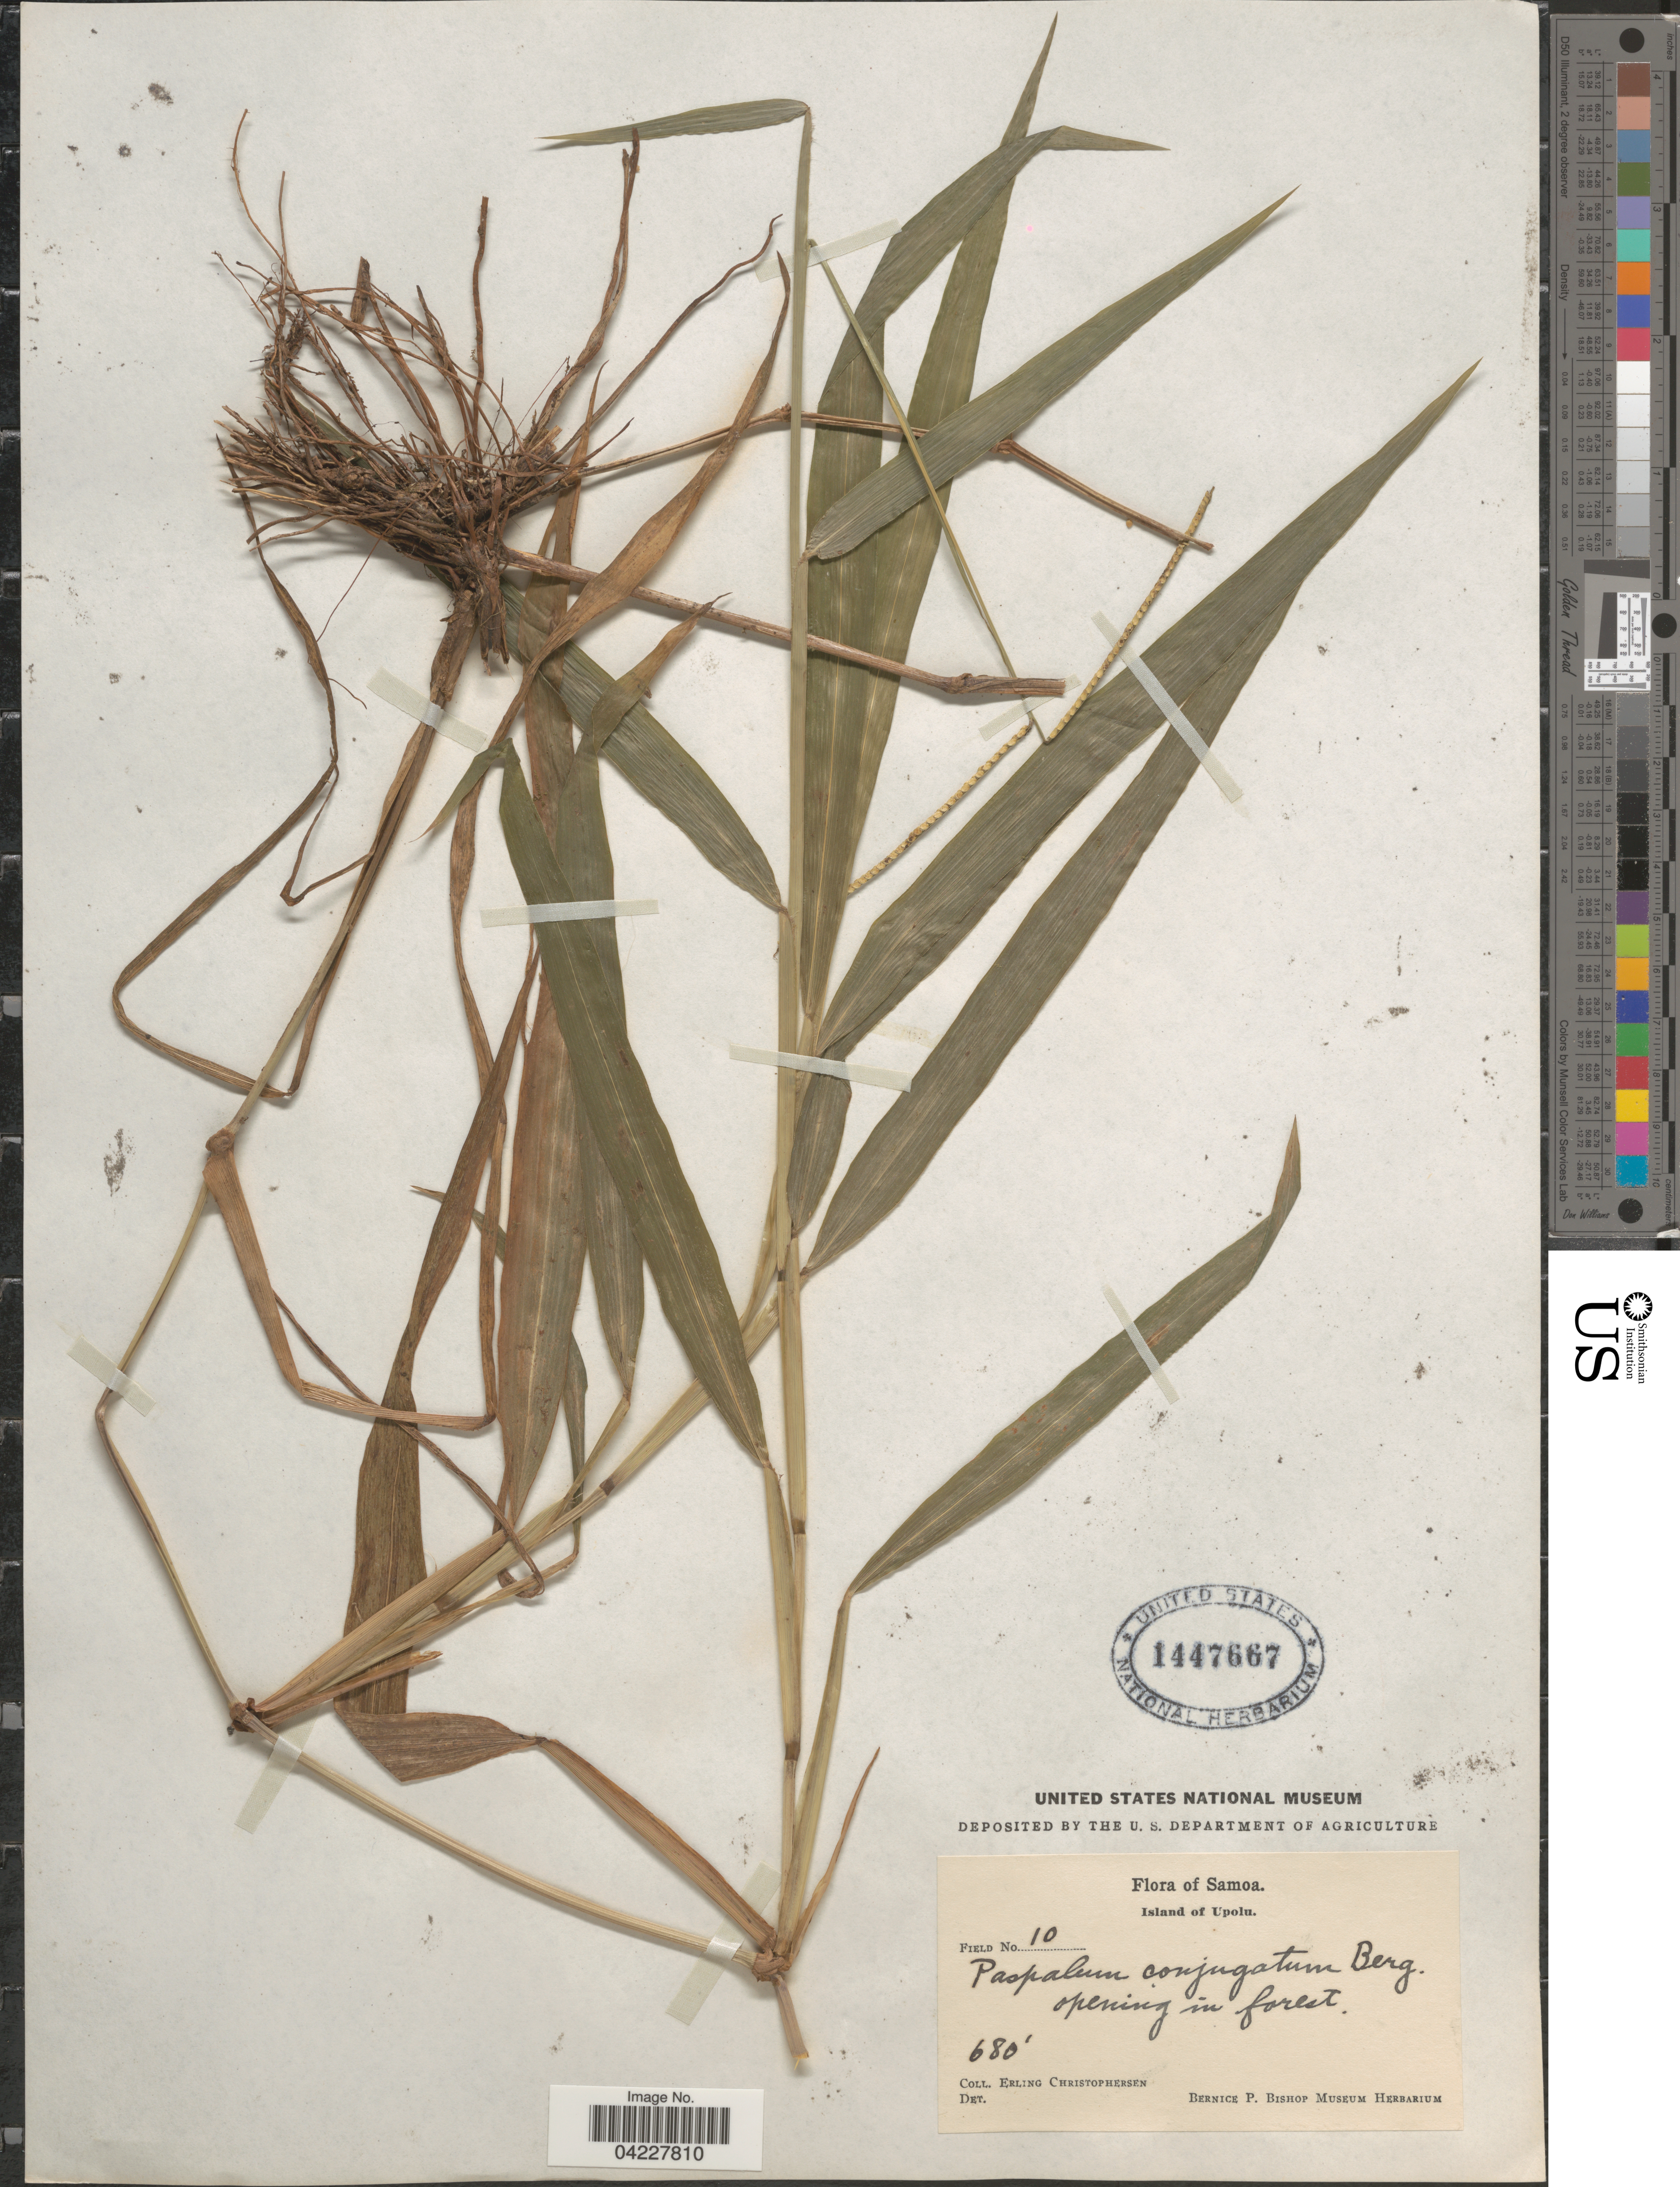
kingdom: Plantae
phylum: Tracheophyta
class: Liliopsida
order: Poales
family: Poaceae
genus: Paspalum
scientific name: Paspalum conjugatum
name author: P.J. Bergius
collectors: E. Christophersen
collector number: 10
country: Samoa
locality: Samoa. Island of Upolu.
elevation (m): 207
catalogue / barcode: US 1447667